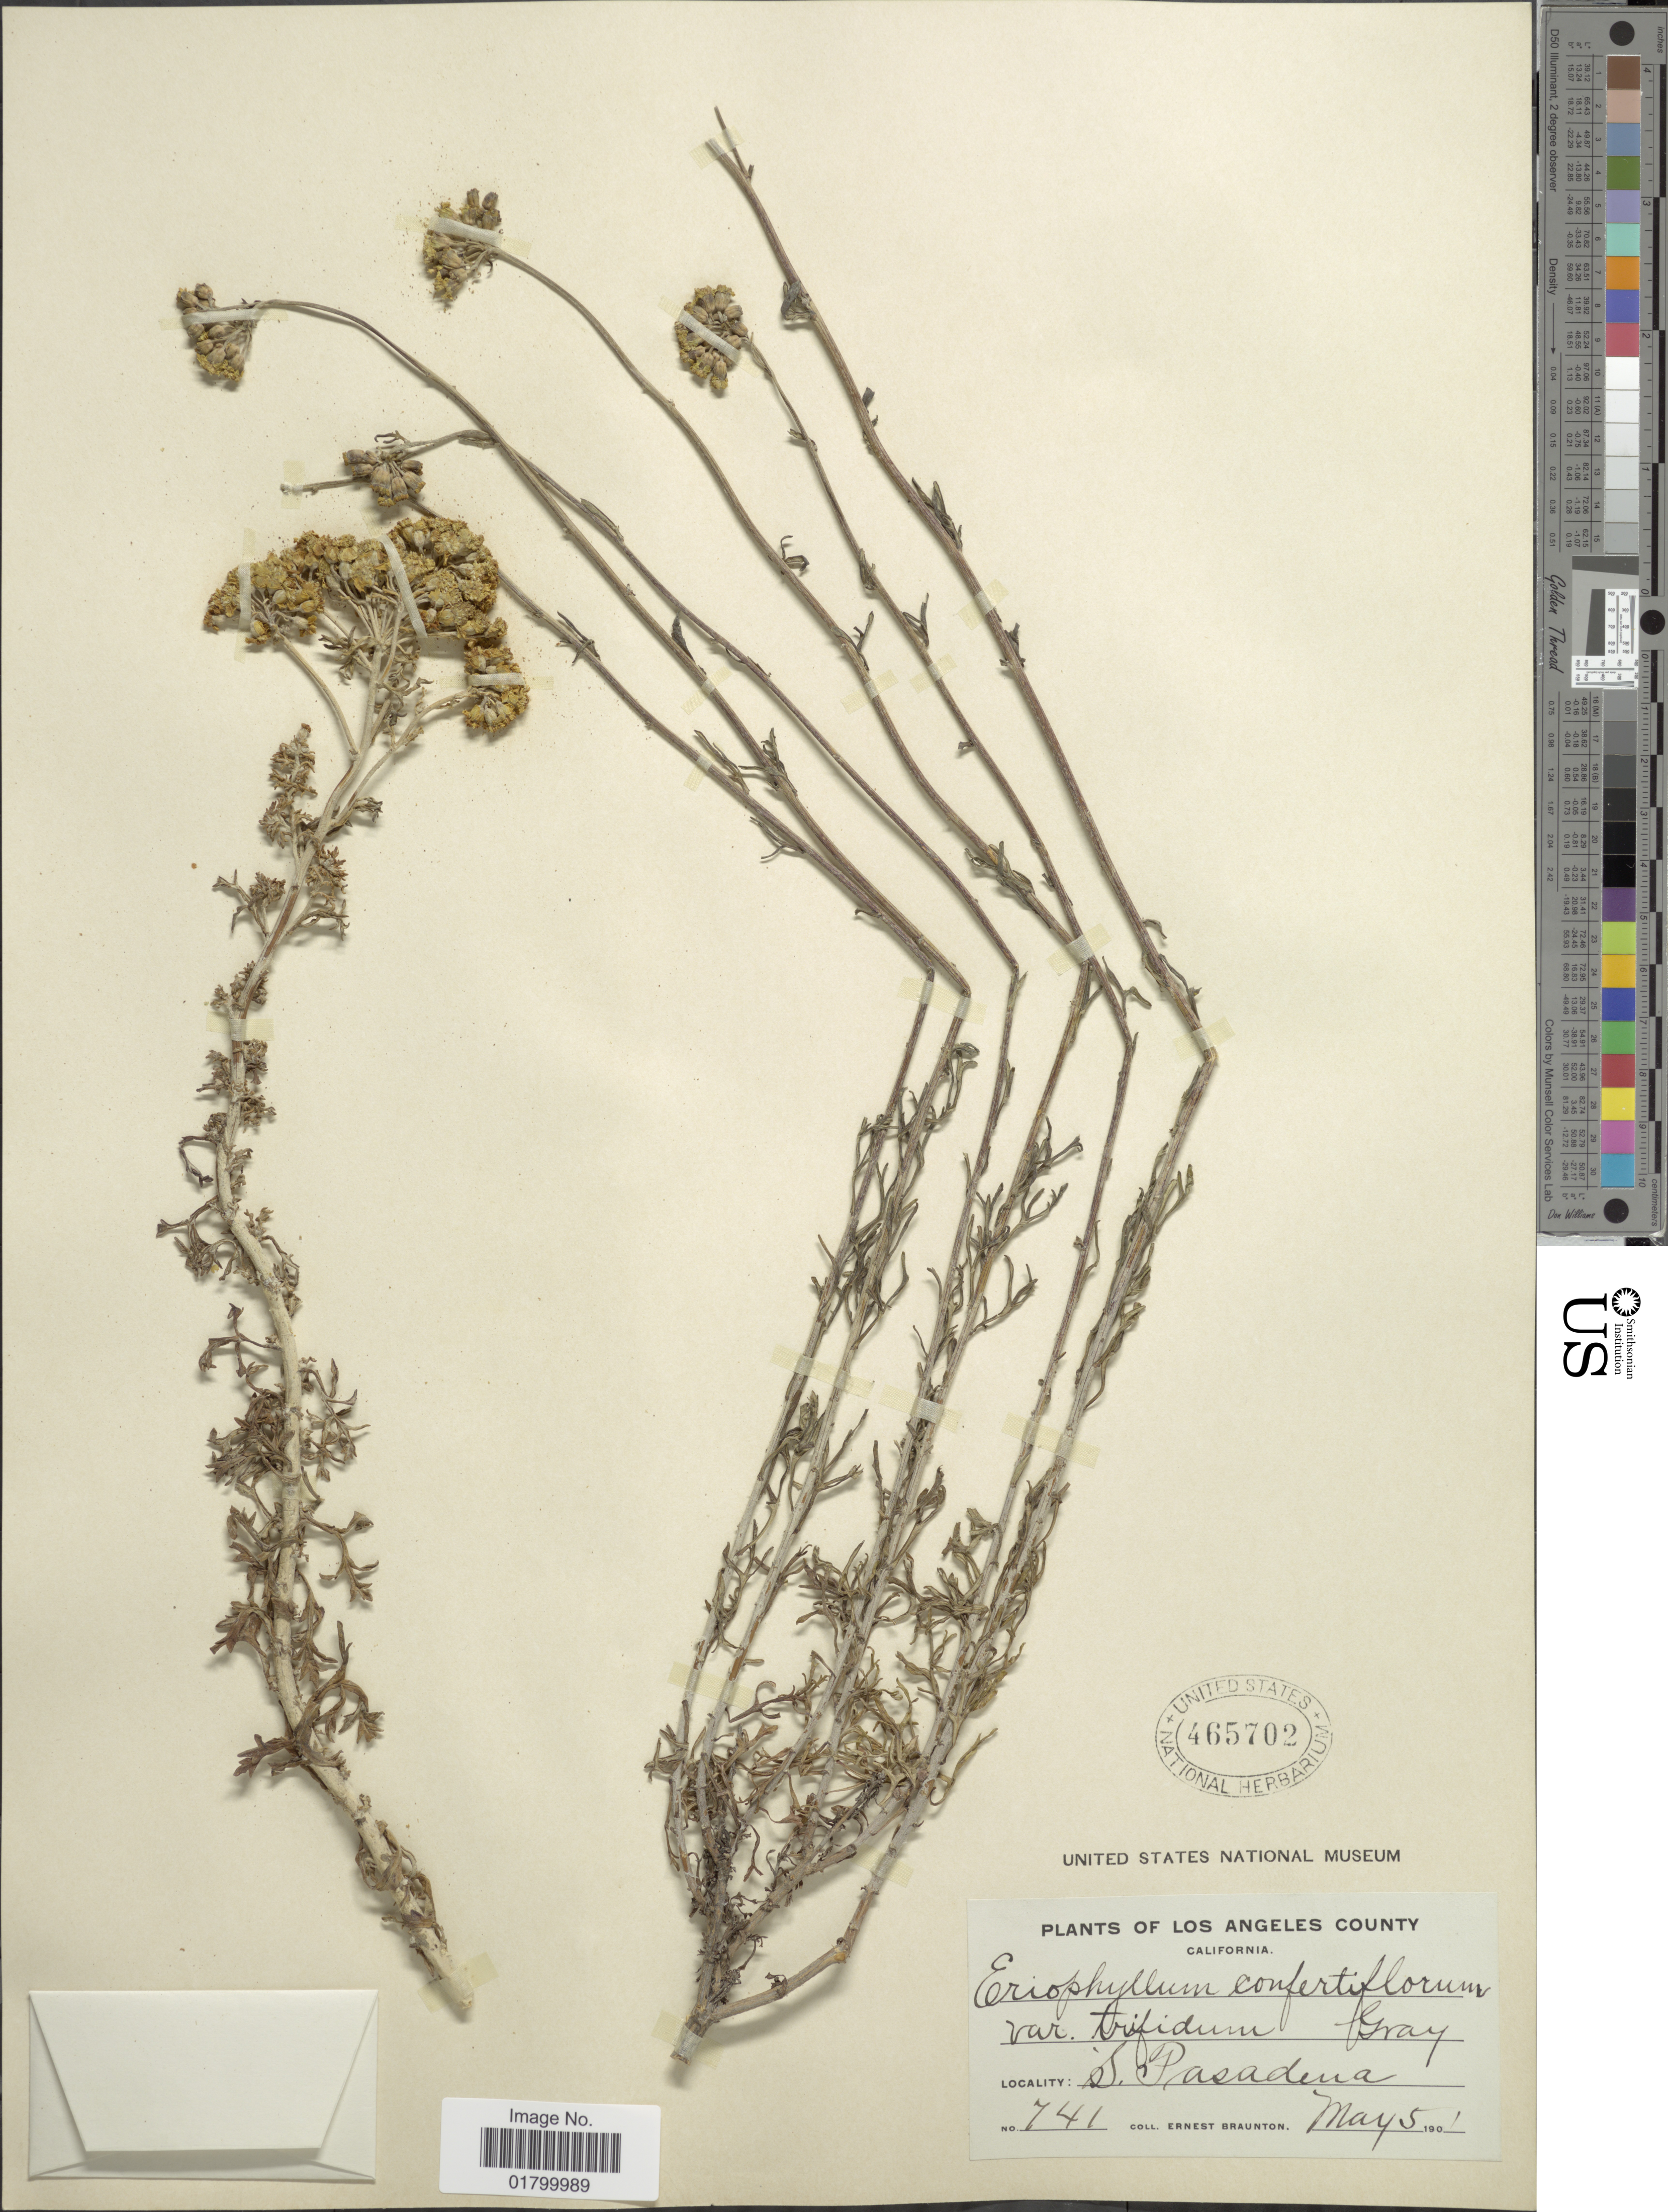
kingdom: Plantae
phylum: Tracheophyta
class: Magnoliopsida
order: Asterales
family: Asteraceae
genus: Eriophyllum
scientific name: Eriophyllum confertiflorum var. trifidum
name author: (Nutt.) A. Gray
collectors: E. Braunton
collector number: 741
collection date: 1901-05-05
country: United States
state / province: California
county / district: Los Angeles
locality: Los Angeles County, California, S. Pasadena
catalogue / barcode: US 465702